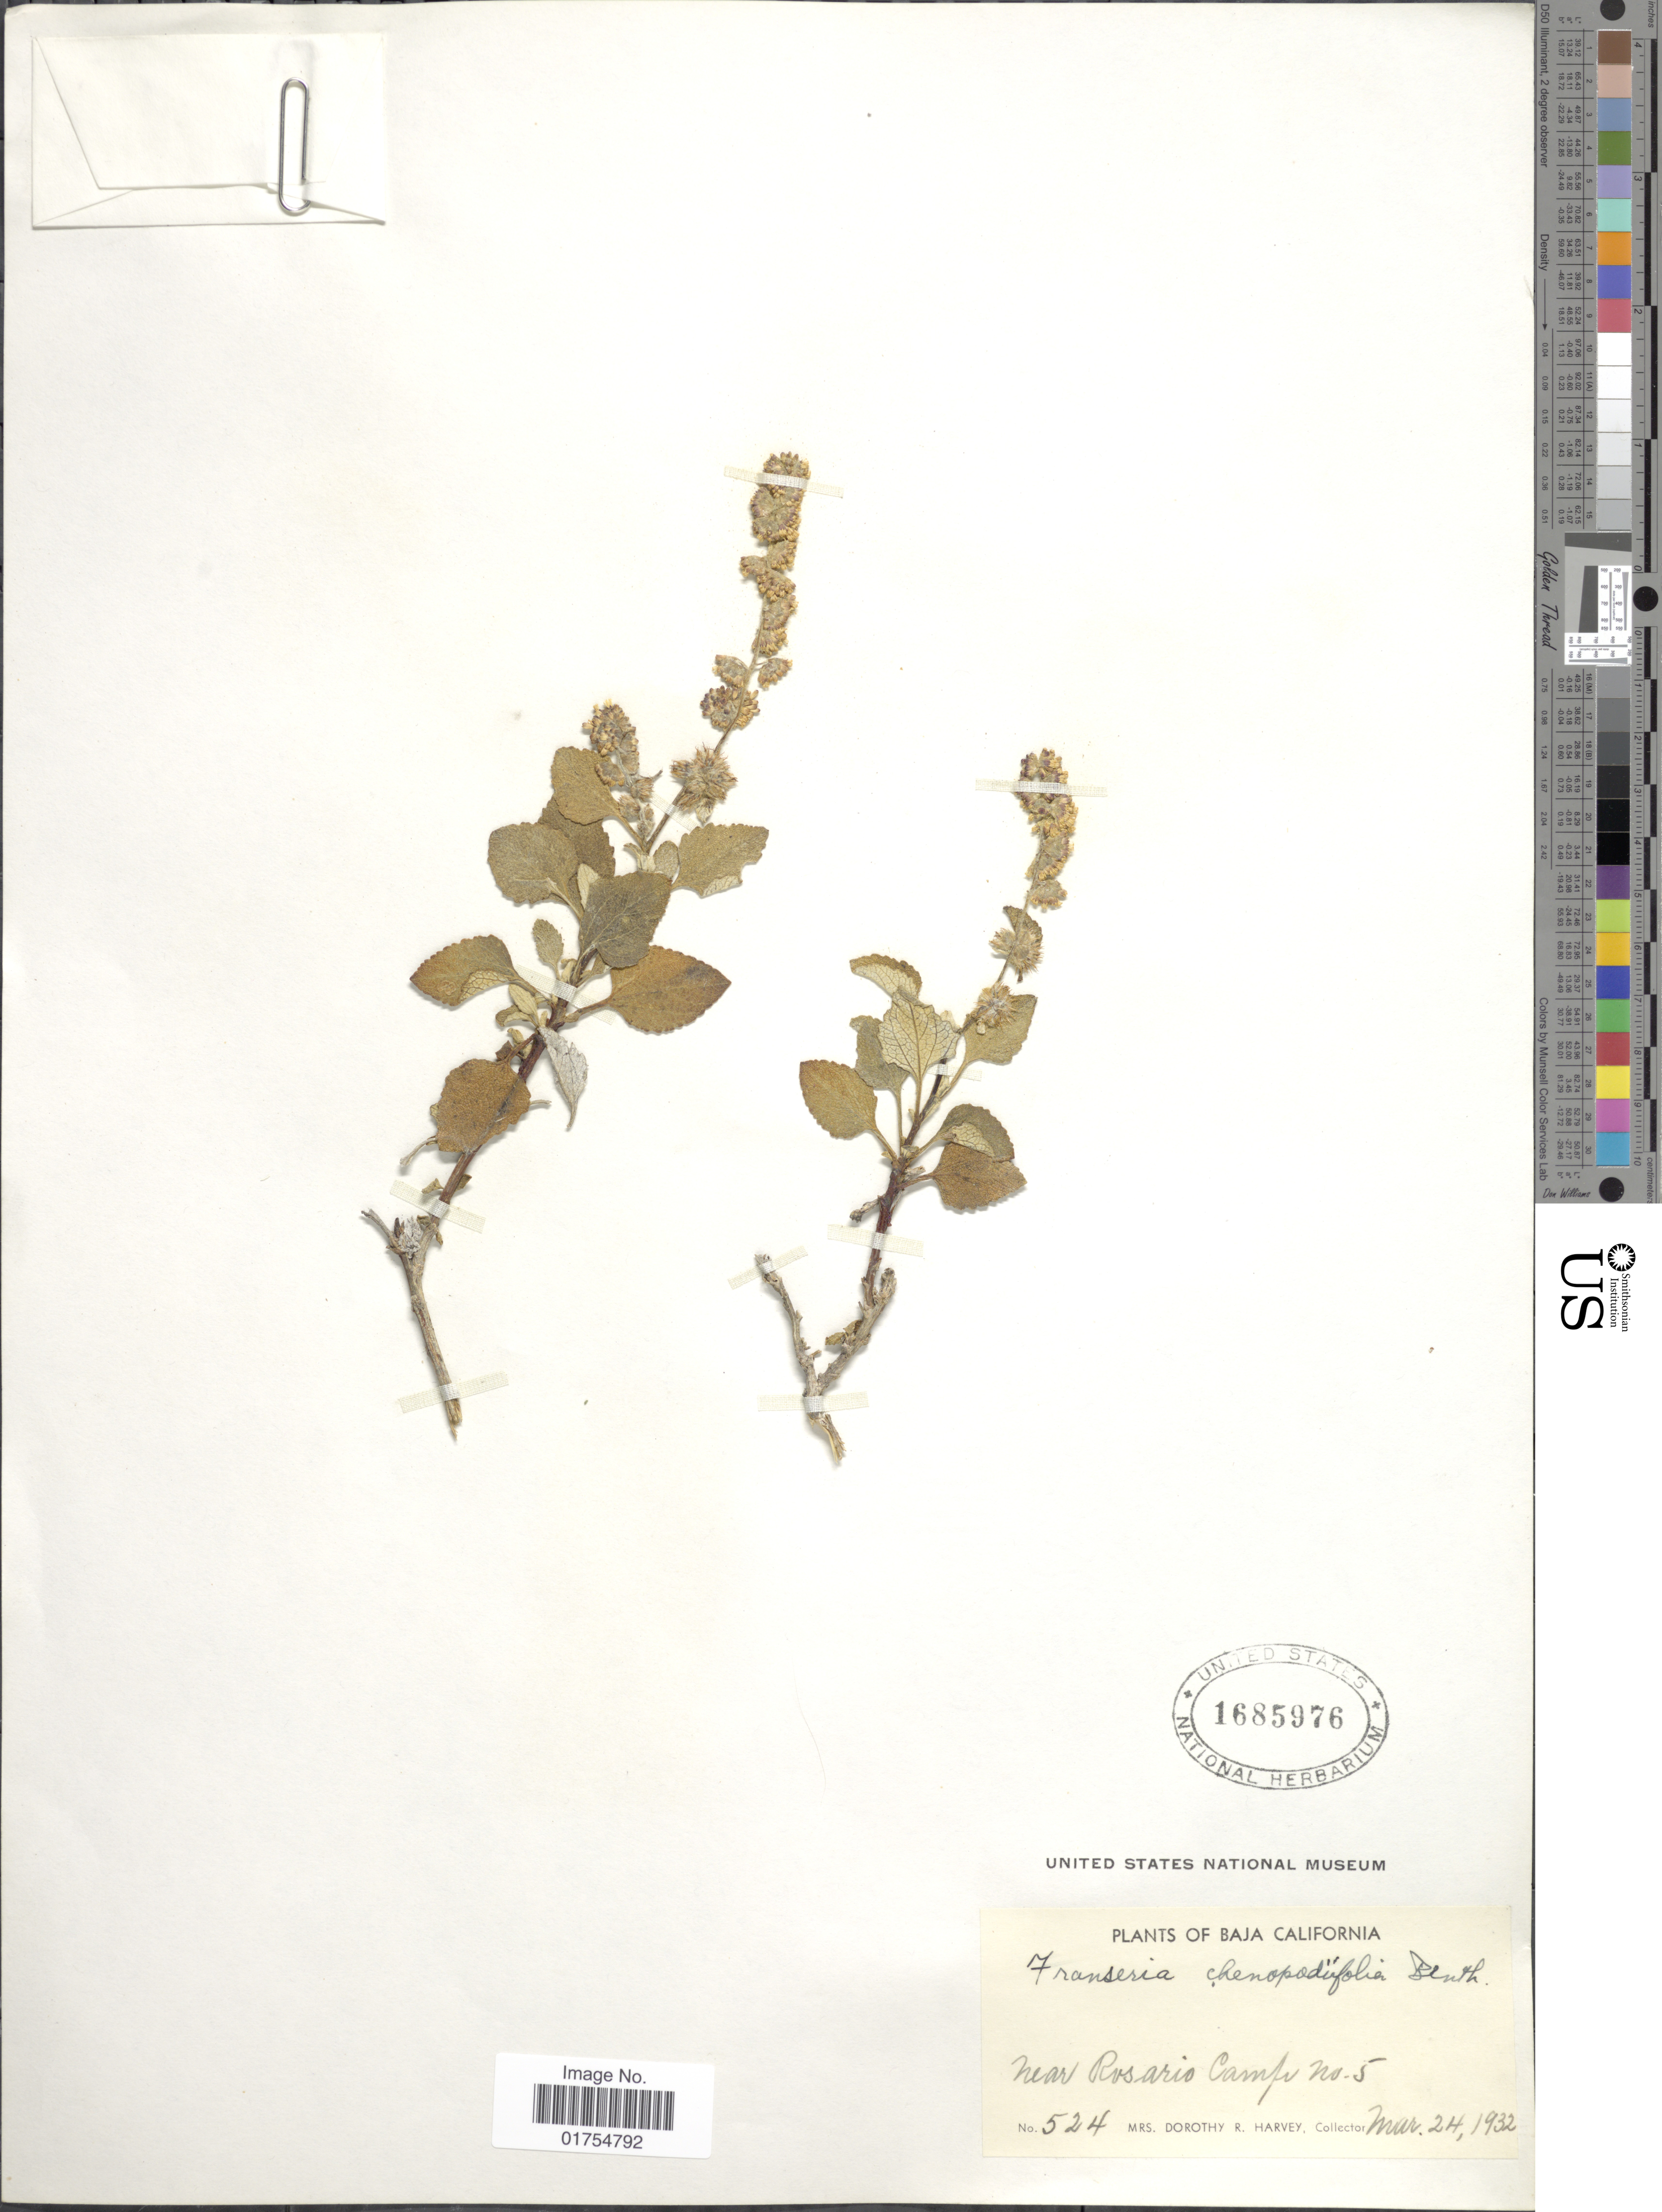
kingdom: Plantae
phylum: Tracheophyta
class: Magnoliopsida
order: Asterales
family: Asteraceae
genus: Franseria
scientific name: Franseria chenopodiifolia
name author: Benth.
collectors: Harvey, Mrs. D. R.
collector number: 524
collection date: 1932-03-24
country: Mexico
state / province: Baja California Norte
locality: Near Rosario Camp no. 5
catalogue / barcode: US 1685976